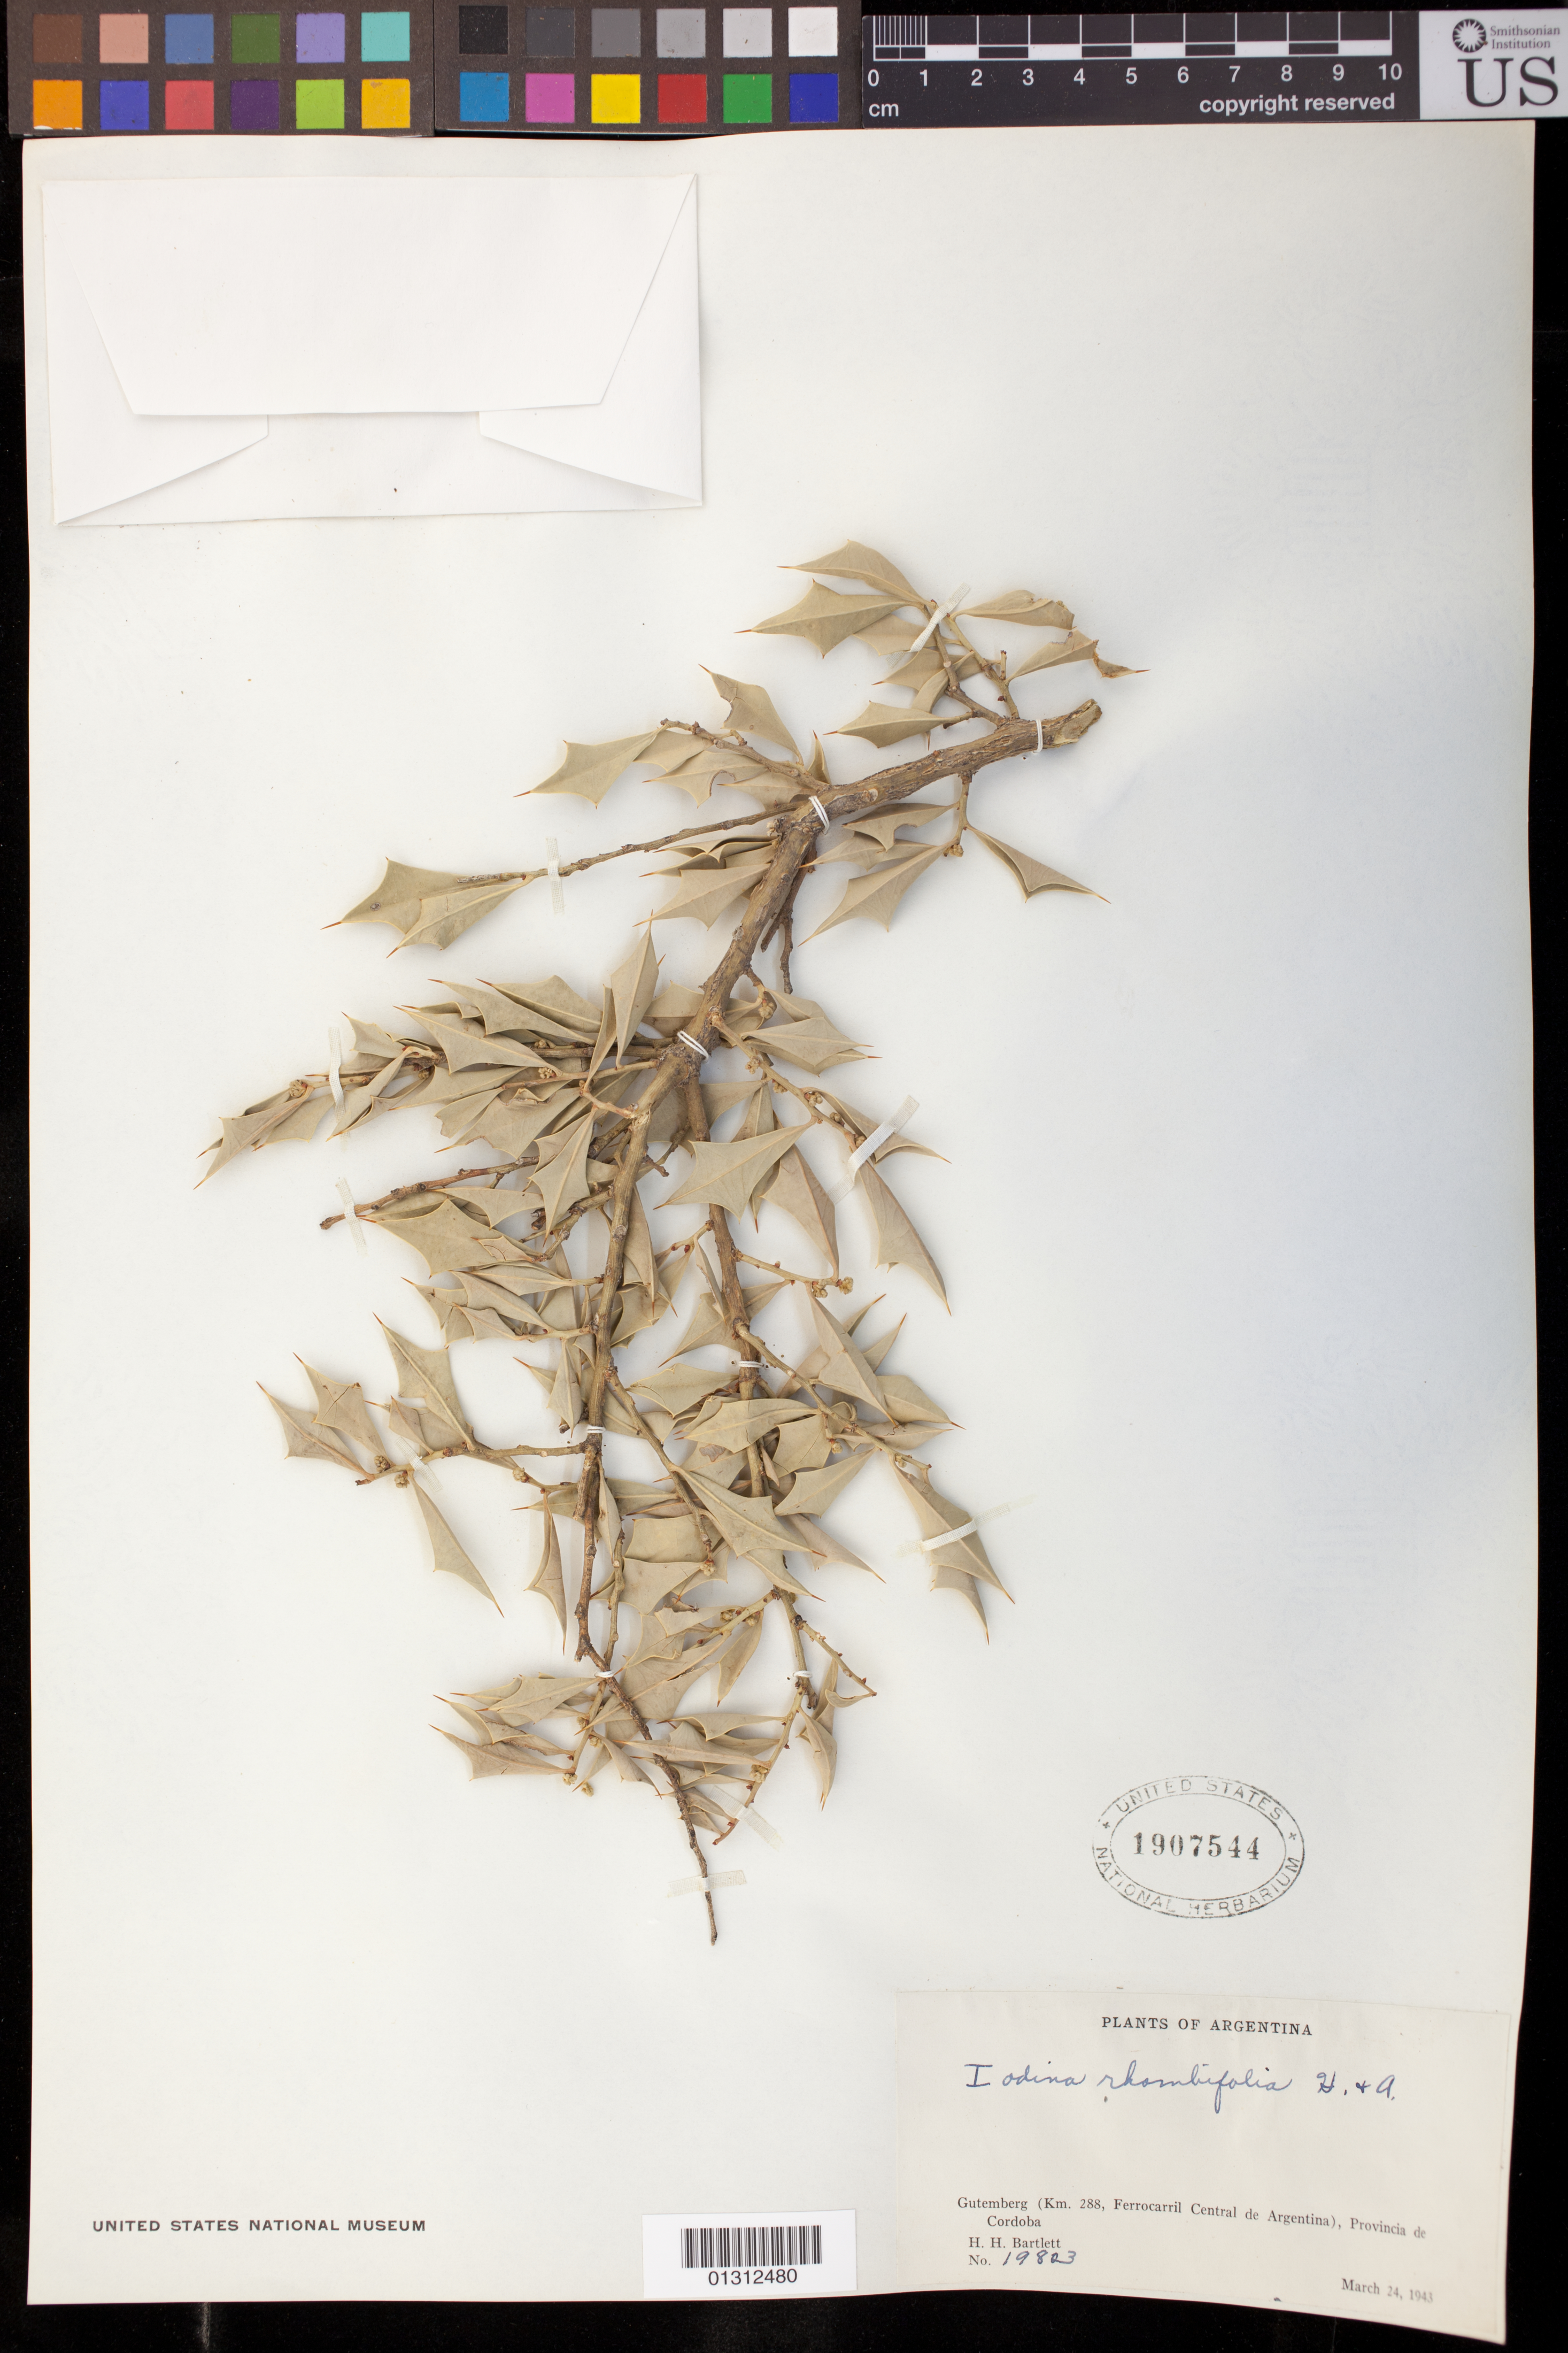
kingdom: Plantae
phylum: Tracheophyta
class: Magnoliopsida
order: Santalales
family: Cervantesiaceae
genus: Jodina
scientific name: Jodina rhombifolia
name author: (Hook. & Arn.) Reissek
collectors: H. H. Bartlett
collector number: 19803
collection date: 1943-03-24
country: Argentina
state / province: Cordoba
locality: Gutemberg (Km. 288, Ferrocarril Central de Argentina)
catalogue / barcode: US 1907544